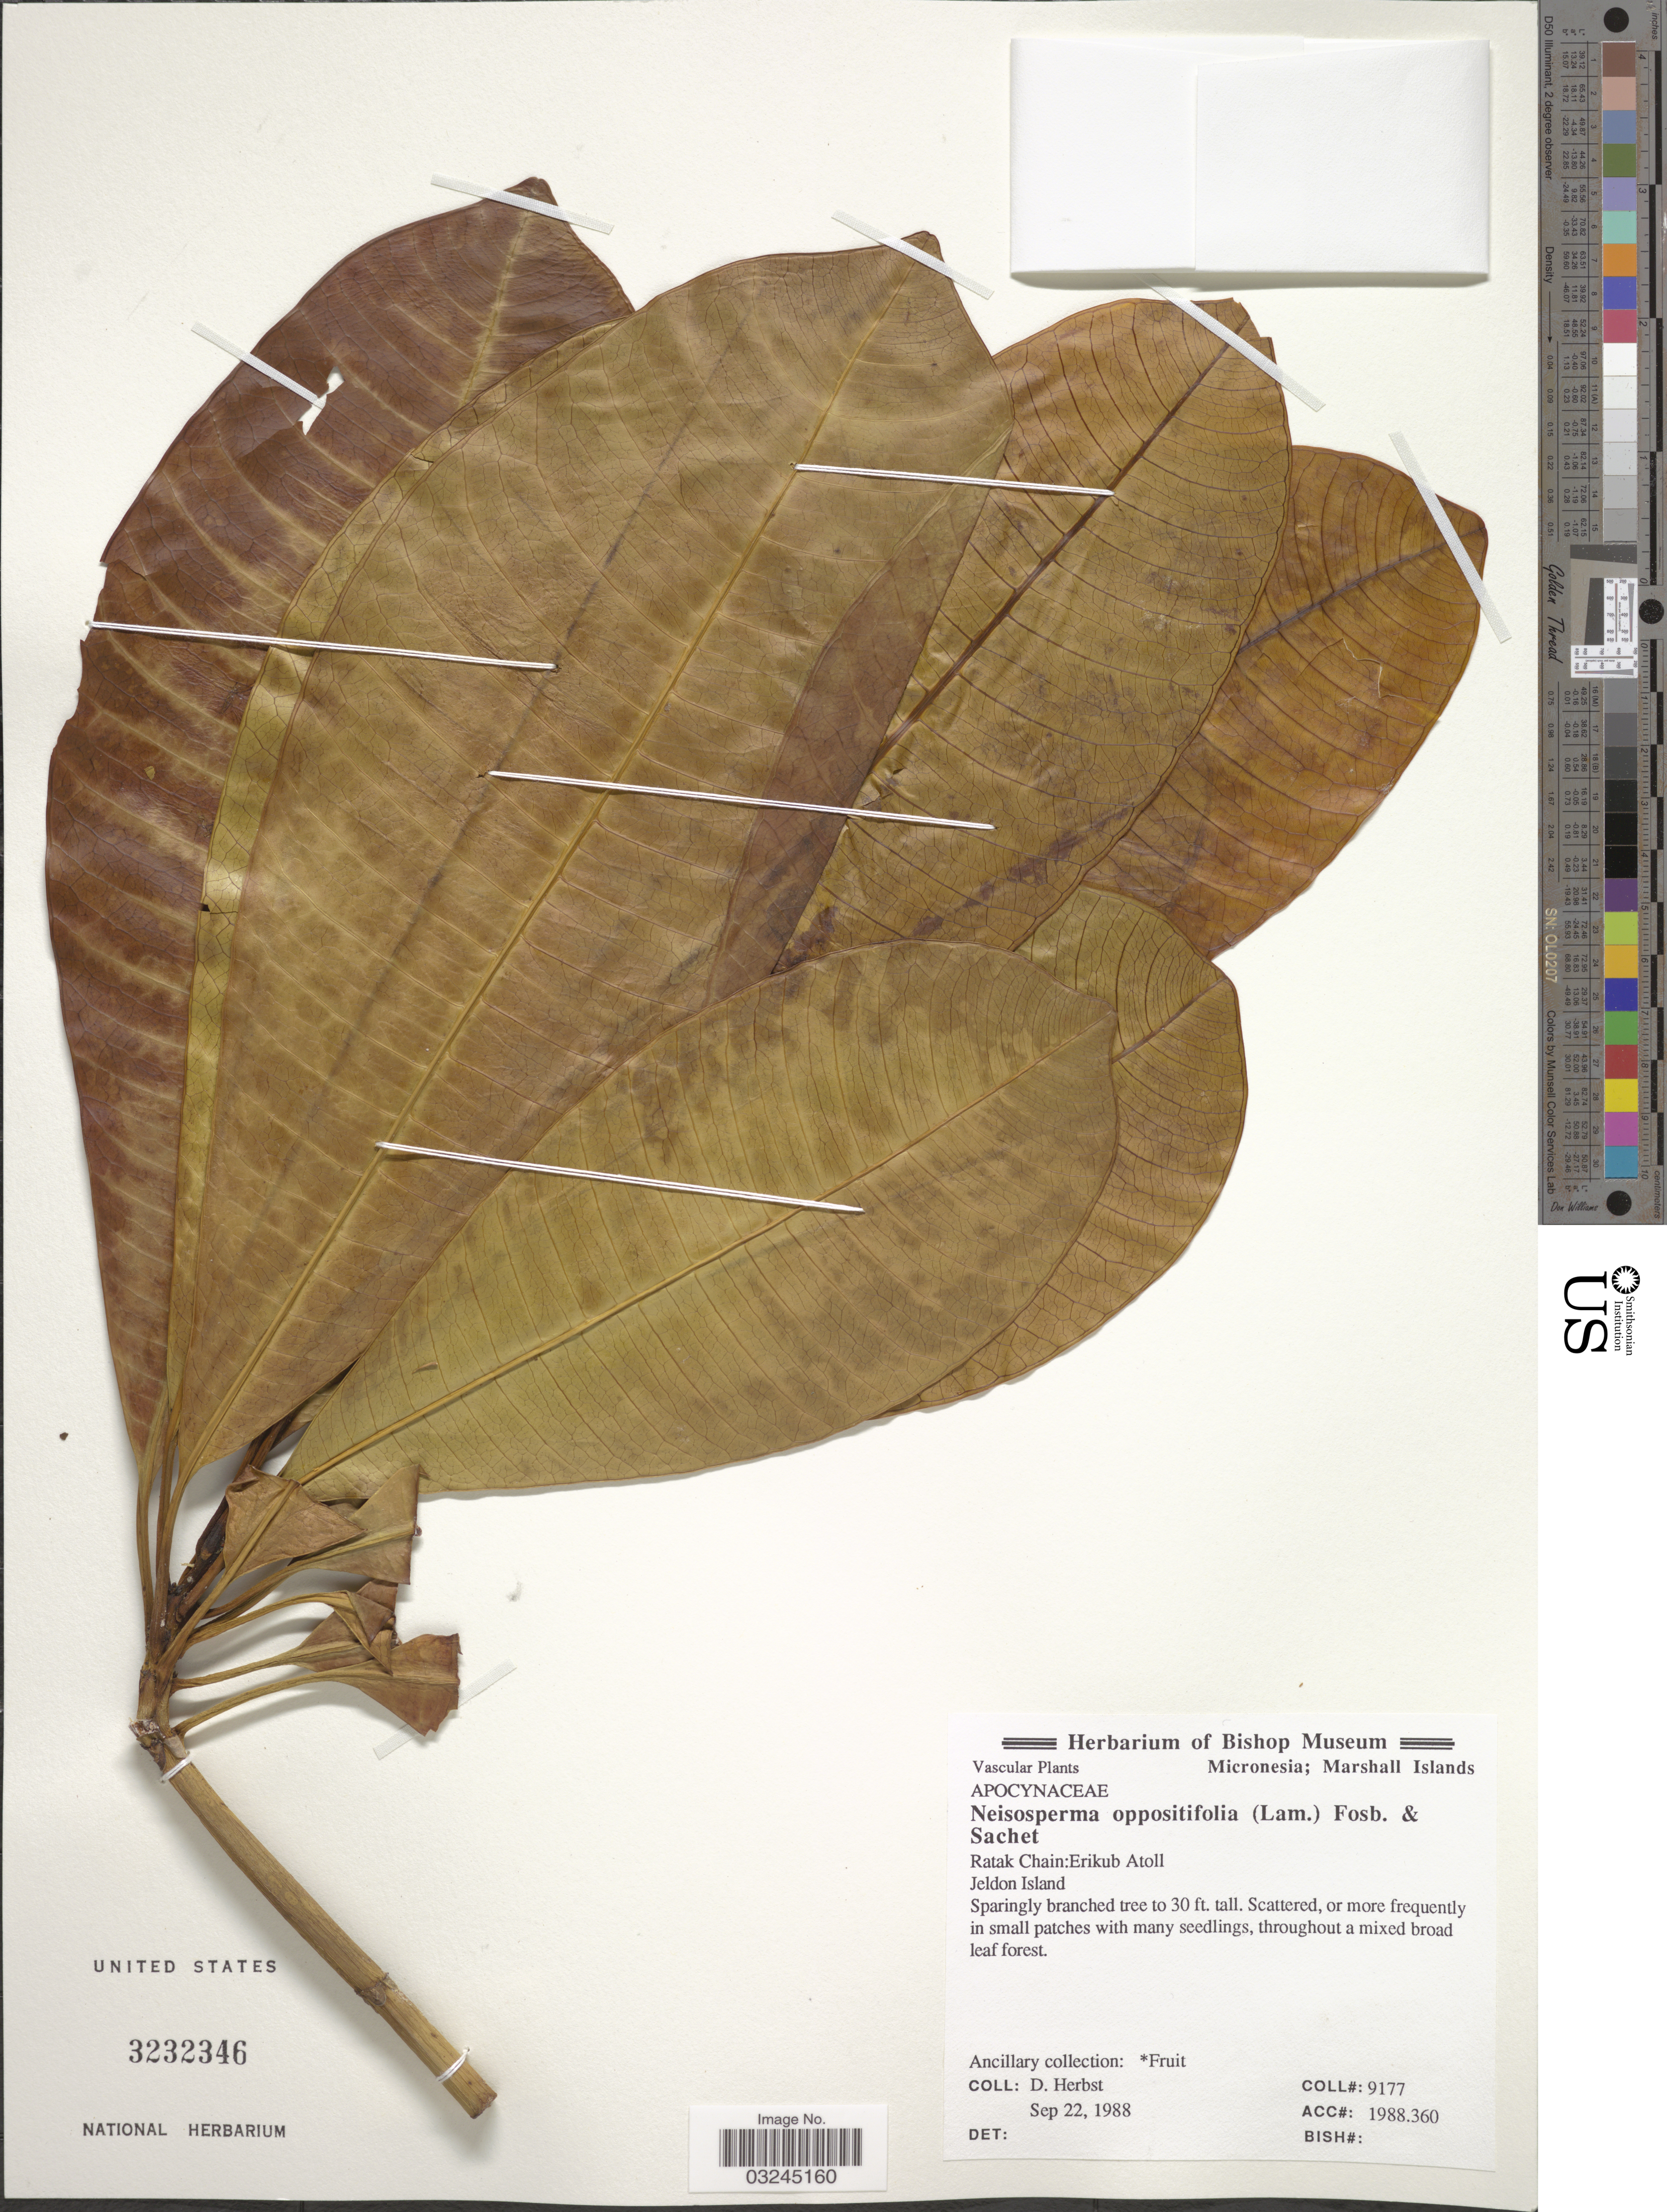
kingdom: Plantae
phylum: Tracheophyta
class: Magnoliopsida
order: Gentianales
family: Apocynaceae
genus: Ochrosia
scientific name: Ochrosia oppositifolia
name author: (Lam.) K. Schum.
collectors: D. Herbst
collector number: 9177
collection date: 1988-09-22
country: Marshall Islands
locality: Micronesia. Ratak Chain: Erikub Atoll. Jeldon Island.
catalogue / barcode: US 3232346